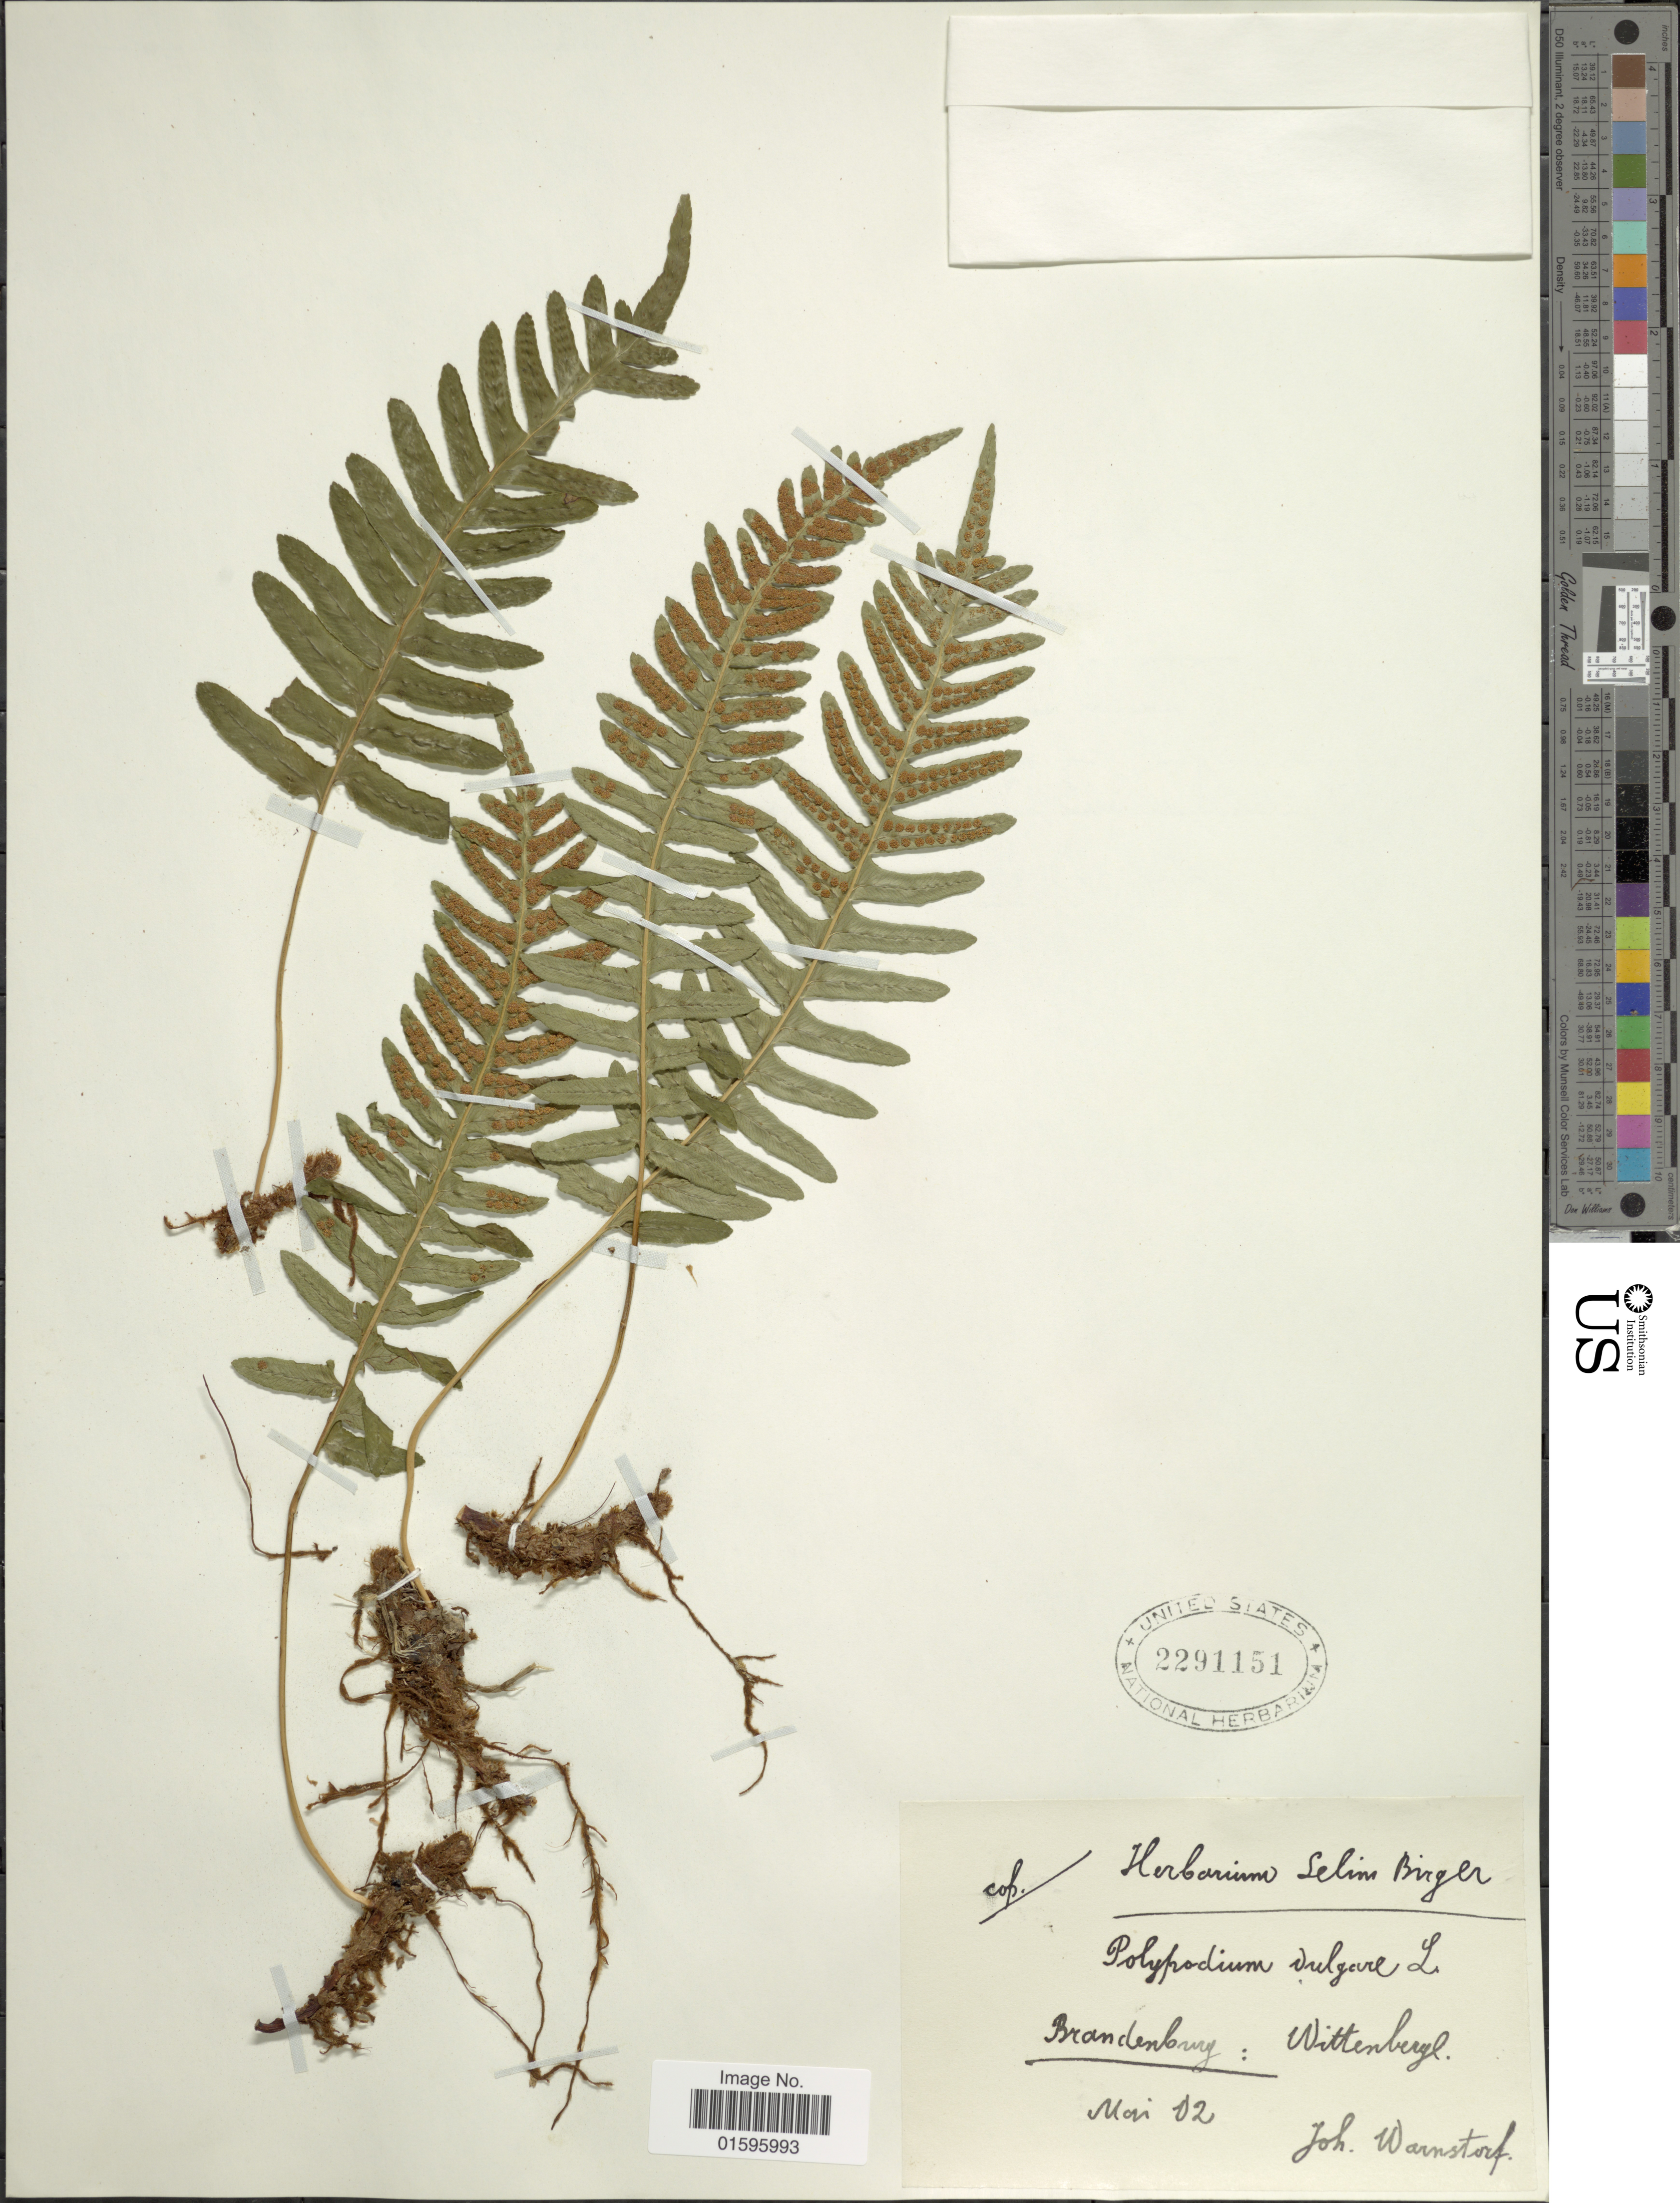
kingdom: Plantae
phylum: Tracheophyta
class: Polypodiopsida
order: Polypodiales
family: Polypodiaceae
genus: Polypodium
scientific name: Polypodium vulgare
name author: L.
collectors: J. Warnstorf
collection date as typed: Transcribed d/m/y: /5/2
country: Germany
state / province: Brandenburg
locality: Brandenburg: Wittenberyl [interpreted]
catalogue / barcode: US 2291151